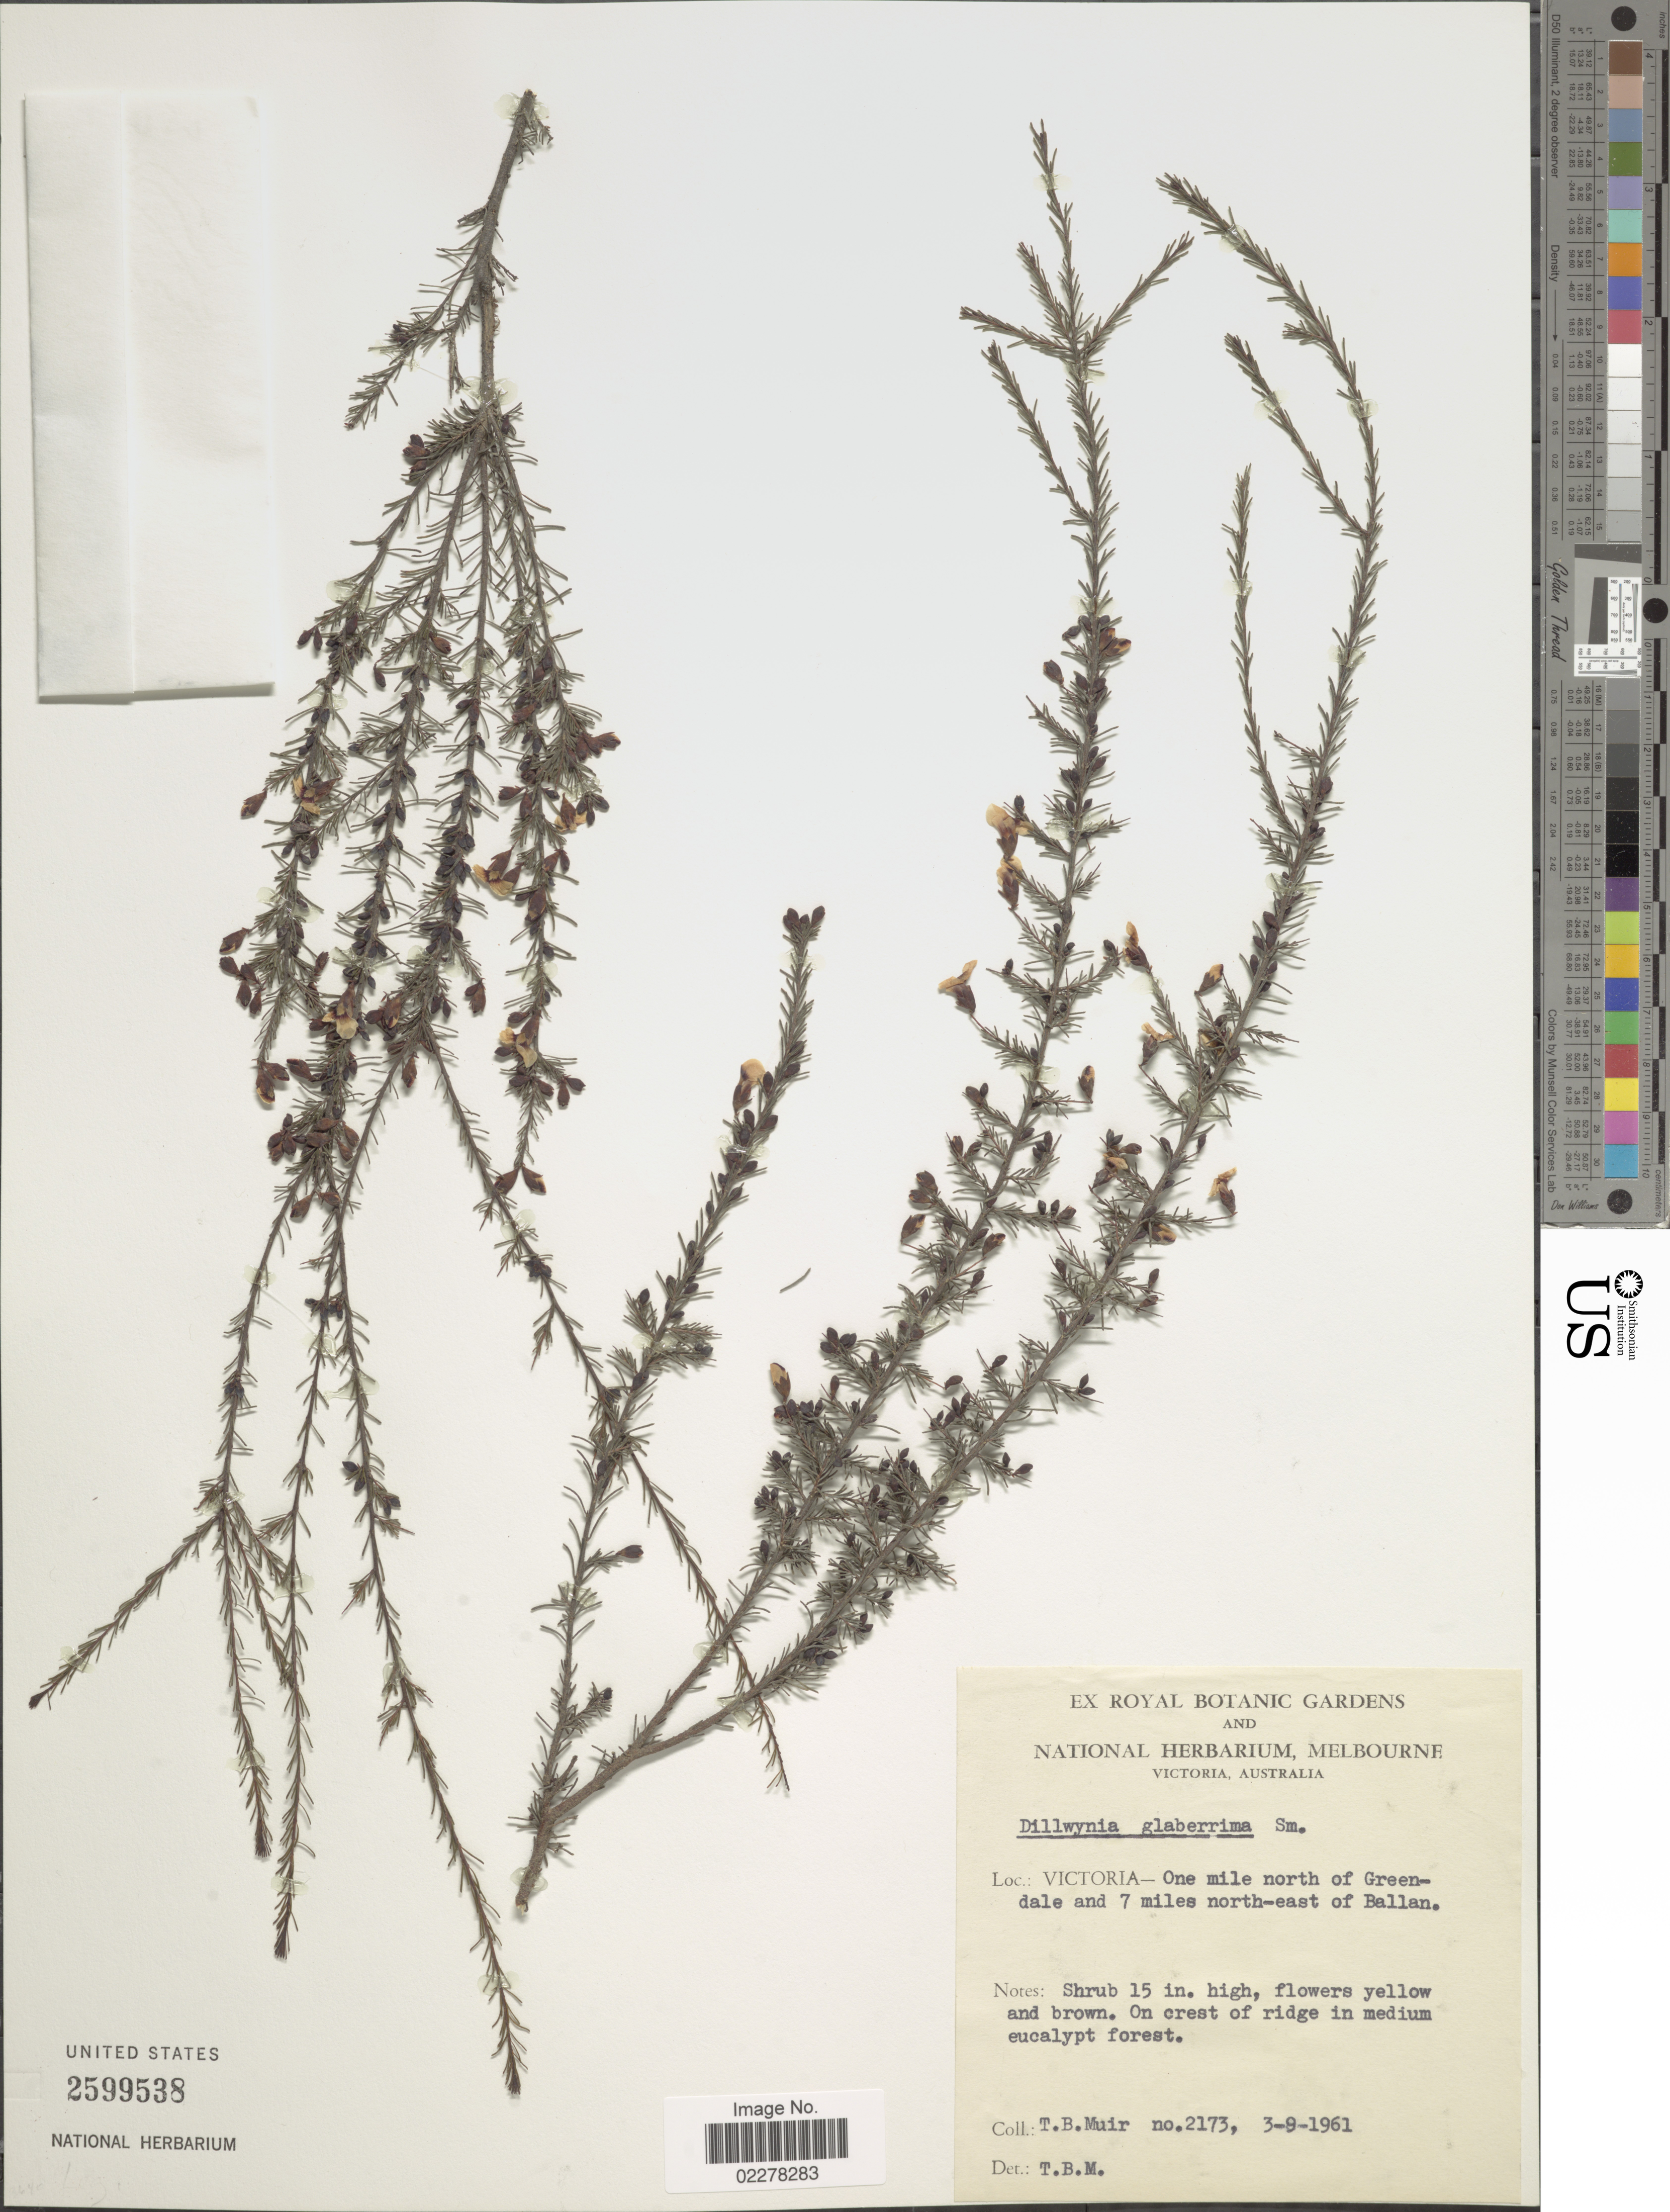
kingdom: Plantae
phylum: Tracheophyta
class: Magnoliopsida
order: Fabales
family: Fabaceae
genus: Dillwynia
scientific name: Dillwynia glaberrima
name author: Sm.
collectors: T. Muir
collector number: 2173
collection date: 1961-09-03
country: Australia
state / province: Victoria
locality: Victoria - One mile north of Greendale and 7 miles north-east of Ballan.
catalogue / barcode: US 2599538